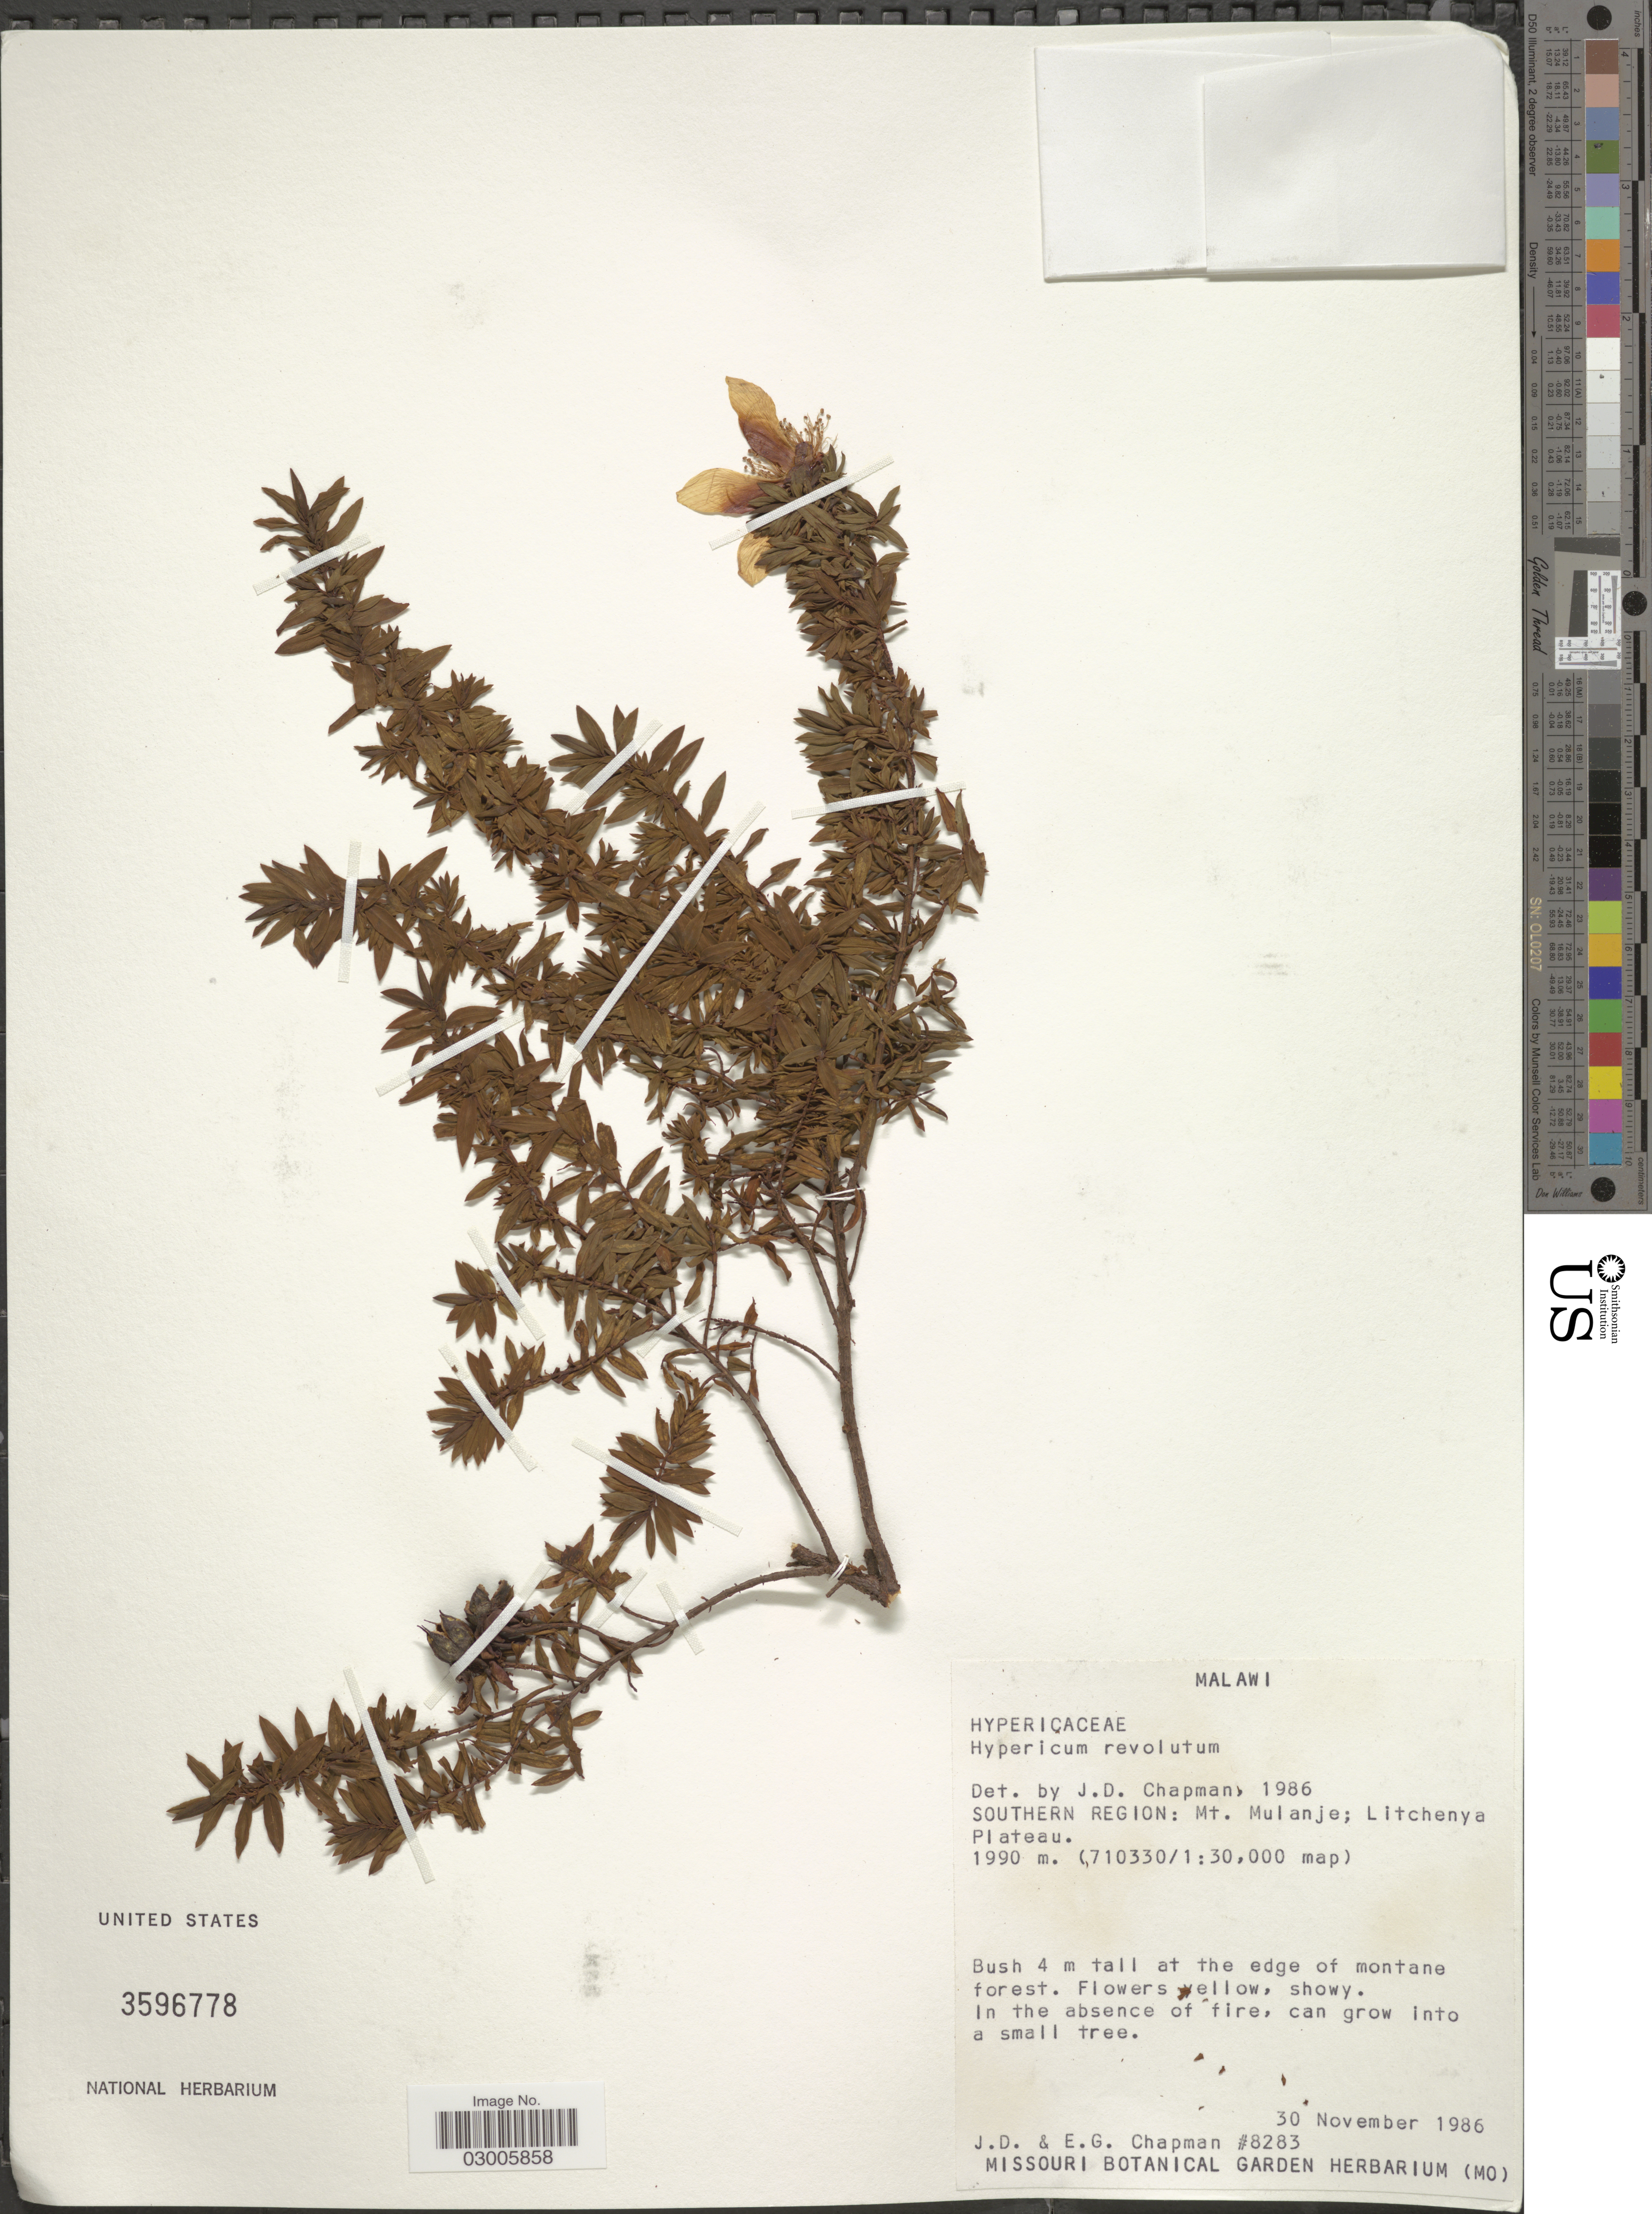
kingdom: Plantae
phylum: Tracheophyta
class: Magnoliopsida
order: Malpighiales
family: Hypericaceae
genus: Hypericum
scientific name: Hypericum revolutum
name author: Vahl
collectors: J. D. Chapman & E. Chapman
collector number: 8283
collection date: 1986-11-30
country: Malawi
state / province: Southern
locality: Southern Region: Mt. Mulanje: Litchenya Plateau.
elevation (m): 1990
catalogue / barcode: US 3596778